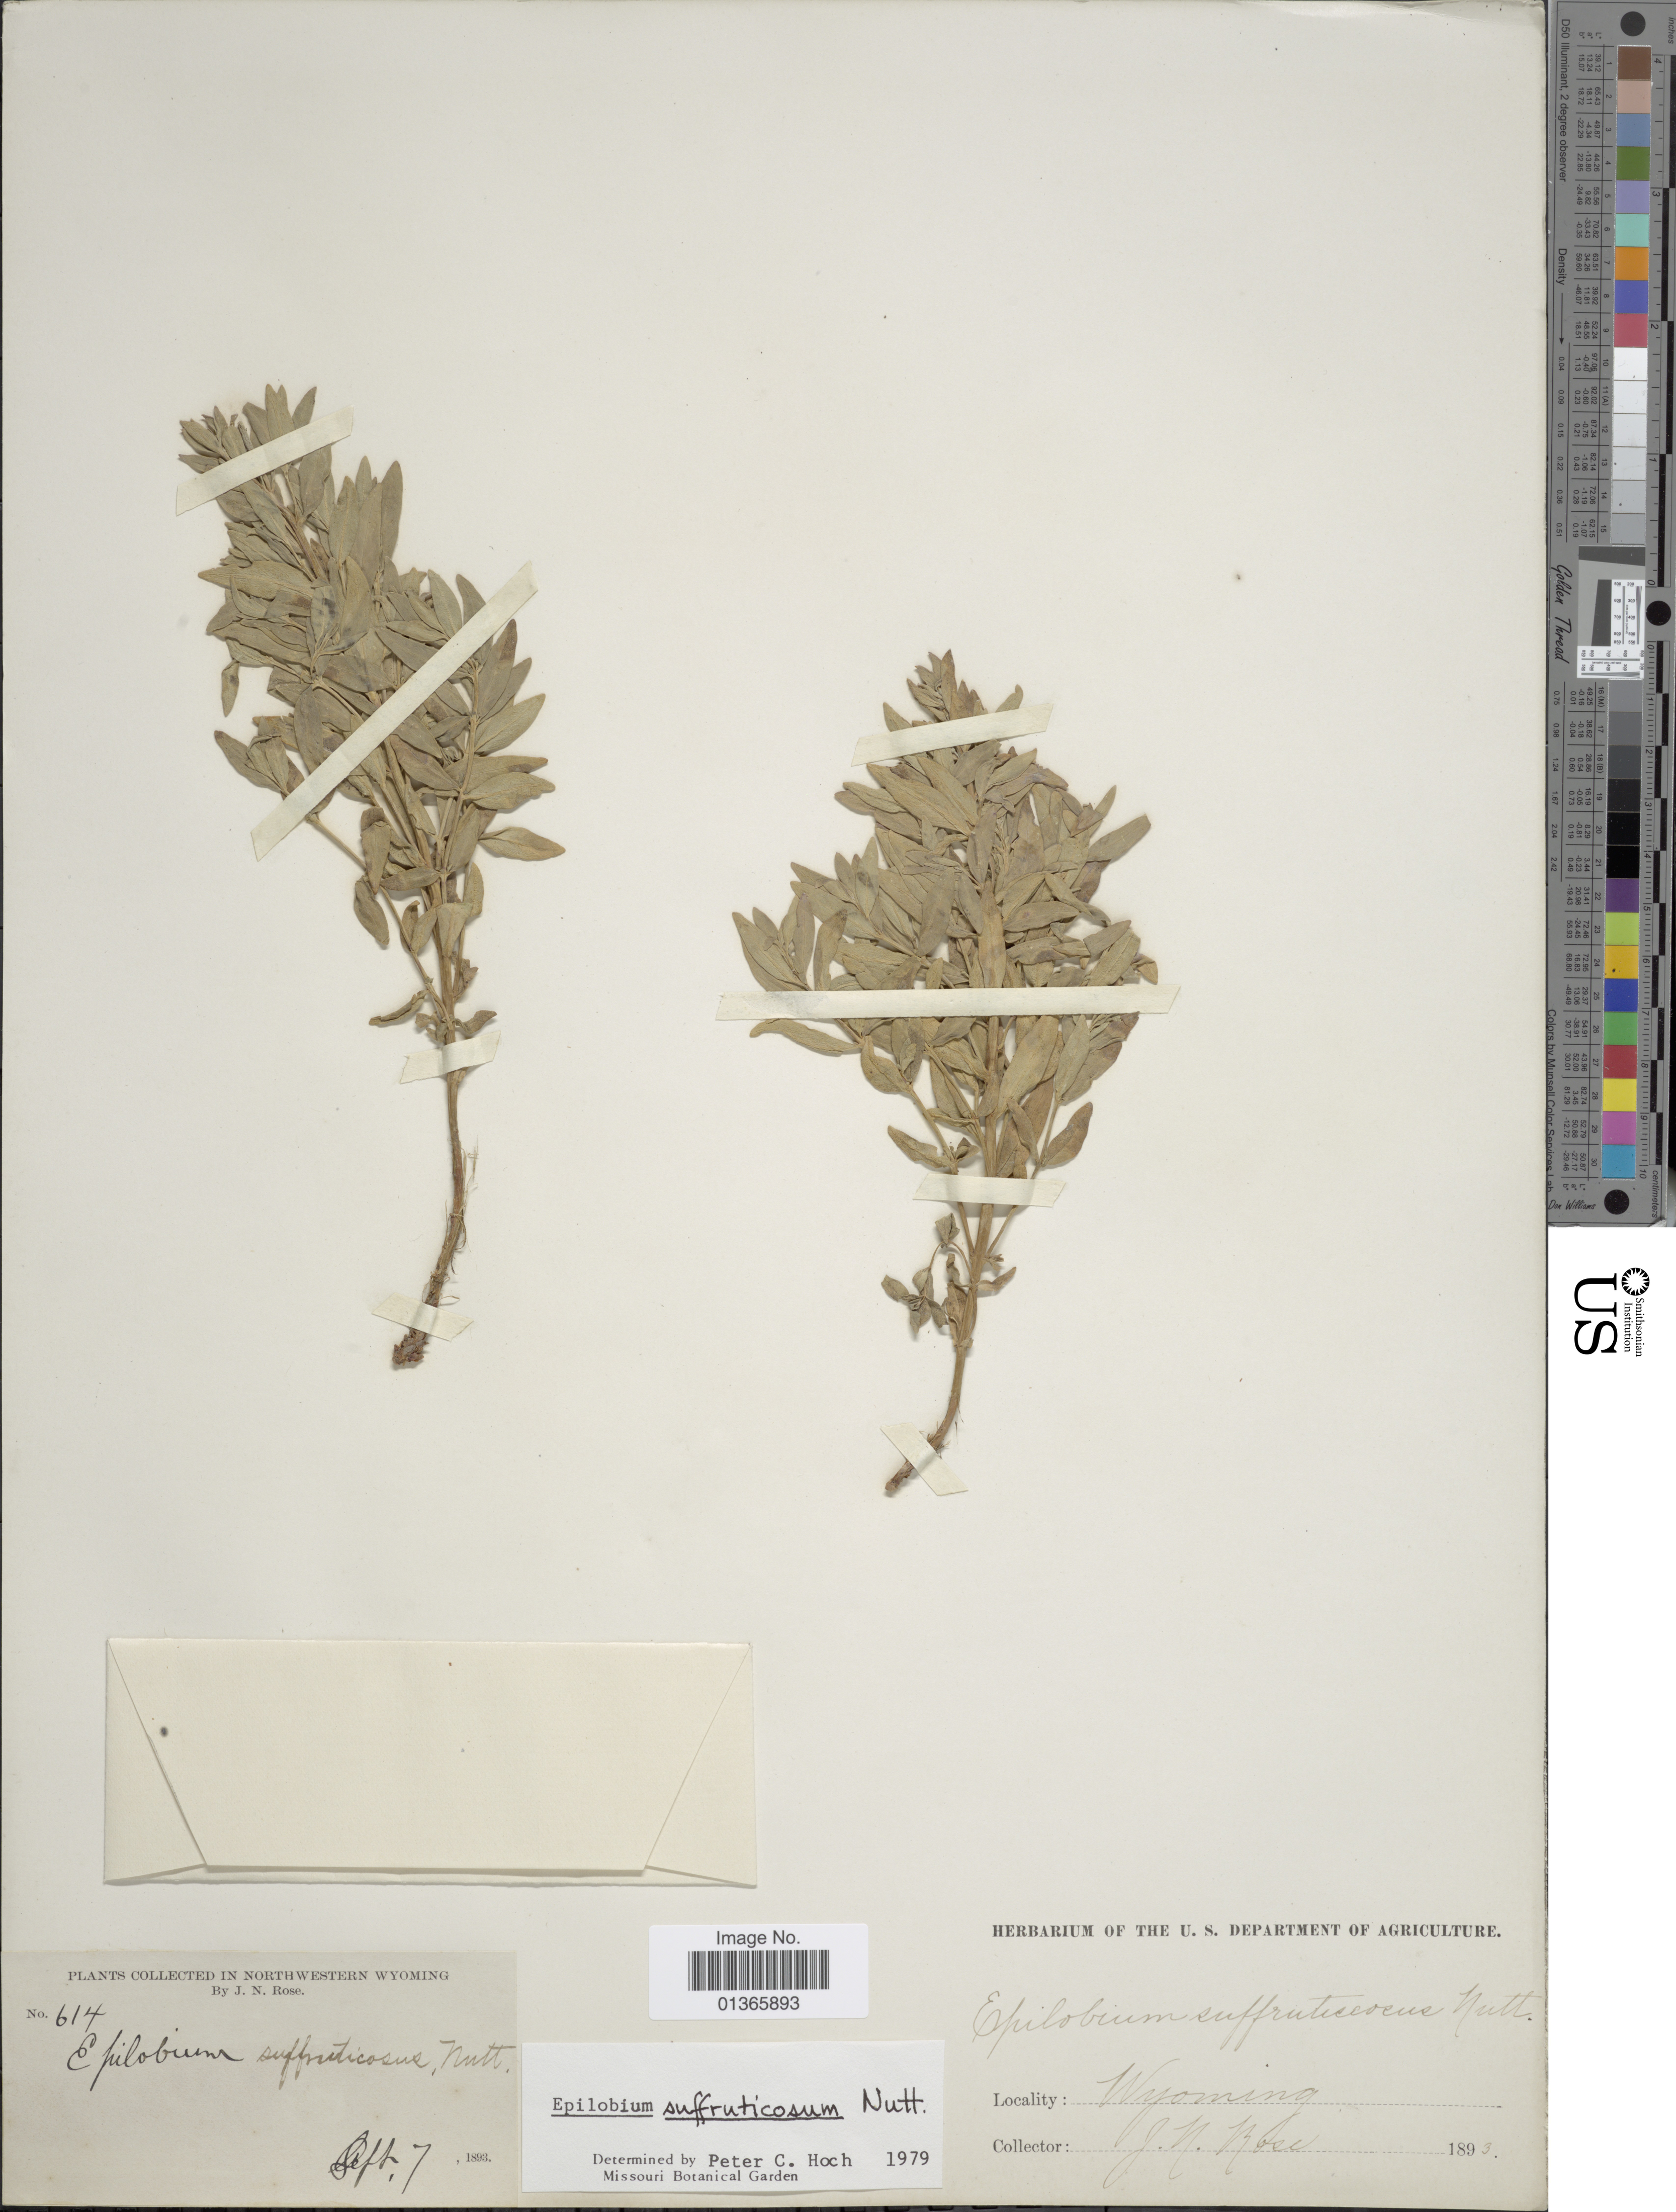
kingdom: Plantae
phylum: Tracheophyta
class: Magnoliopsida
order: Myrtales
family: Onagraceae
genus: Epilobium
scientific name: Epilobium suffruticosum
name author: Nutt. ex Torr. & A. Gray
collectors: J. N. Rose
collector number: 614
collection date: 1893-09-07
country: United States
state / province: Wyoming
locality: Northwestern Wyoming.